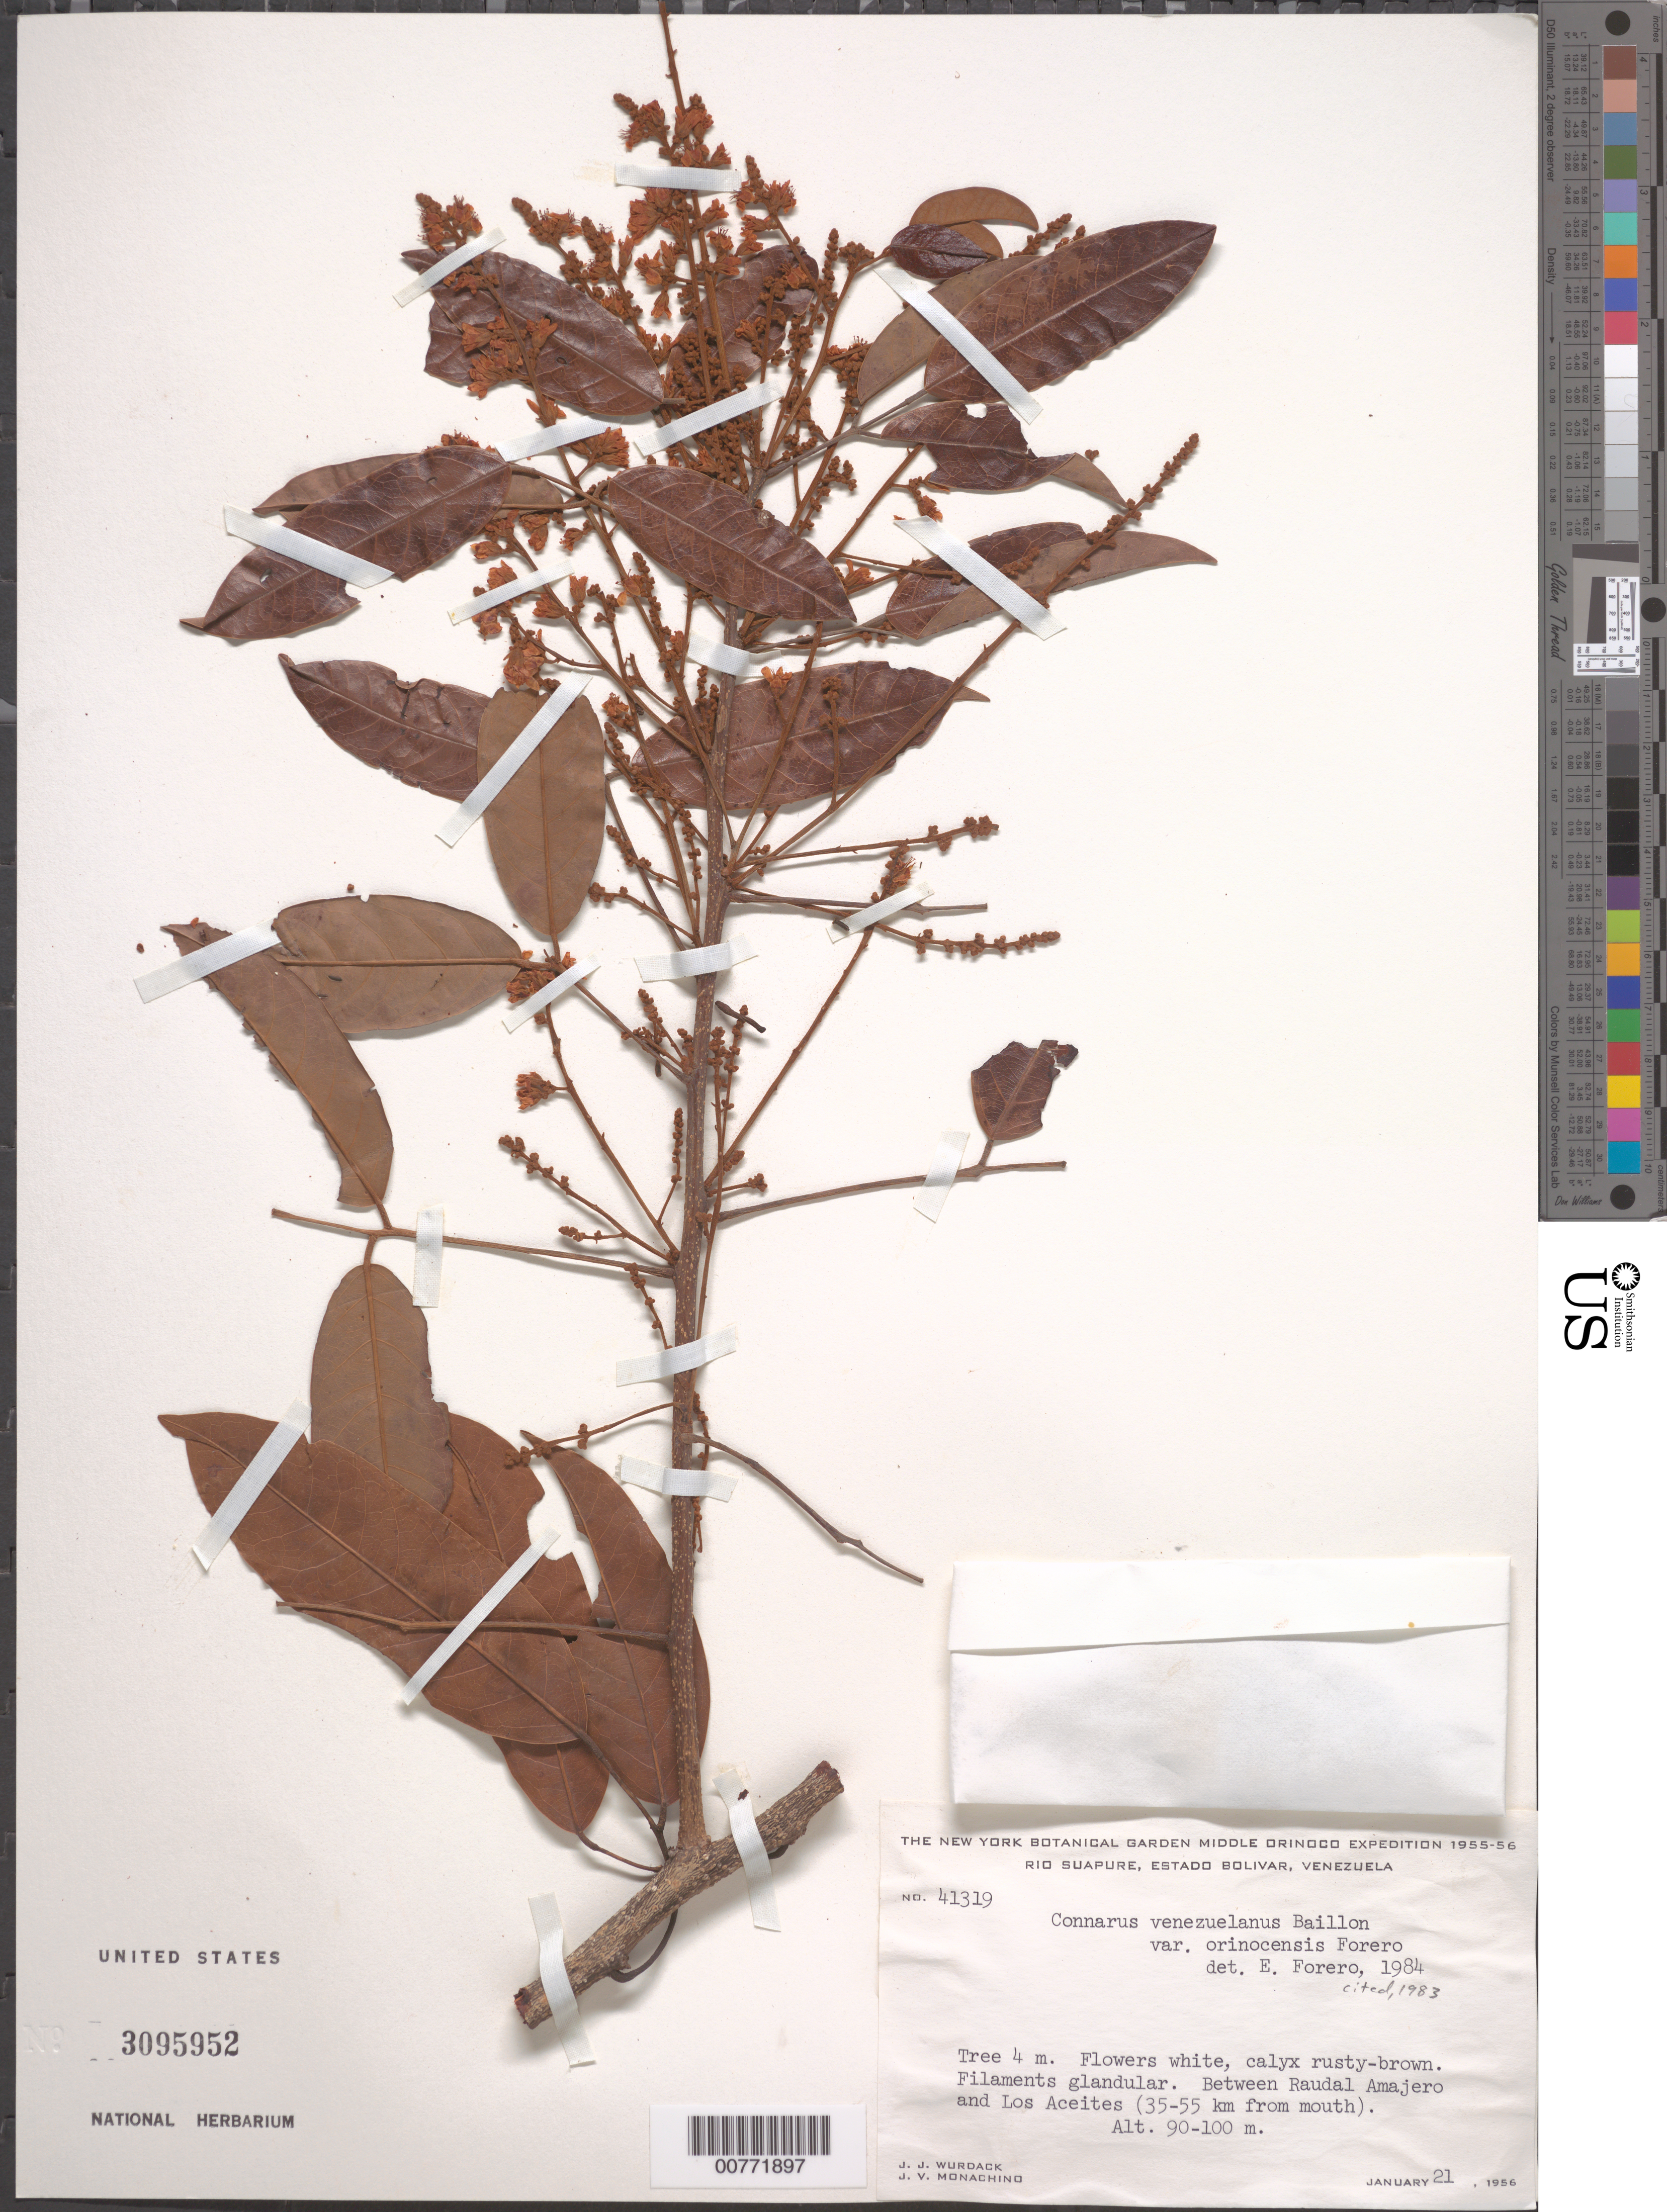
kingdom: Plantae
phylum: Tracheophyta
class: Magnoliopsida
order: Oxalidales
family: Connaraceae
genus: Connarus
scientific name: Connarus venezuelanus var. orinocensis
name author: Forero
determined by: Forero, E.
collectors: J. J. Wurdack & J. V. Monachino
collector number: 41319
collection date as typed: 21-Jan-56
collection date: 1956-01-21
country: Venezuela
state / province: Bolívar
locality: Río Suapure, between Raudal Amajero and Los Aceites (35-55 km from mouth)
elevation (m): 90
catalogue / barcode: US 3095952